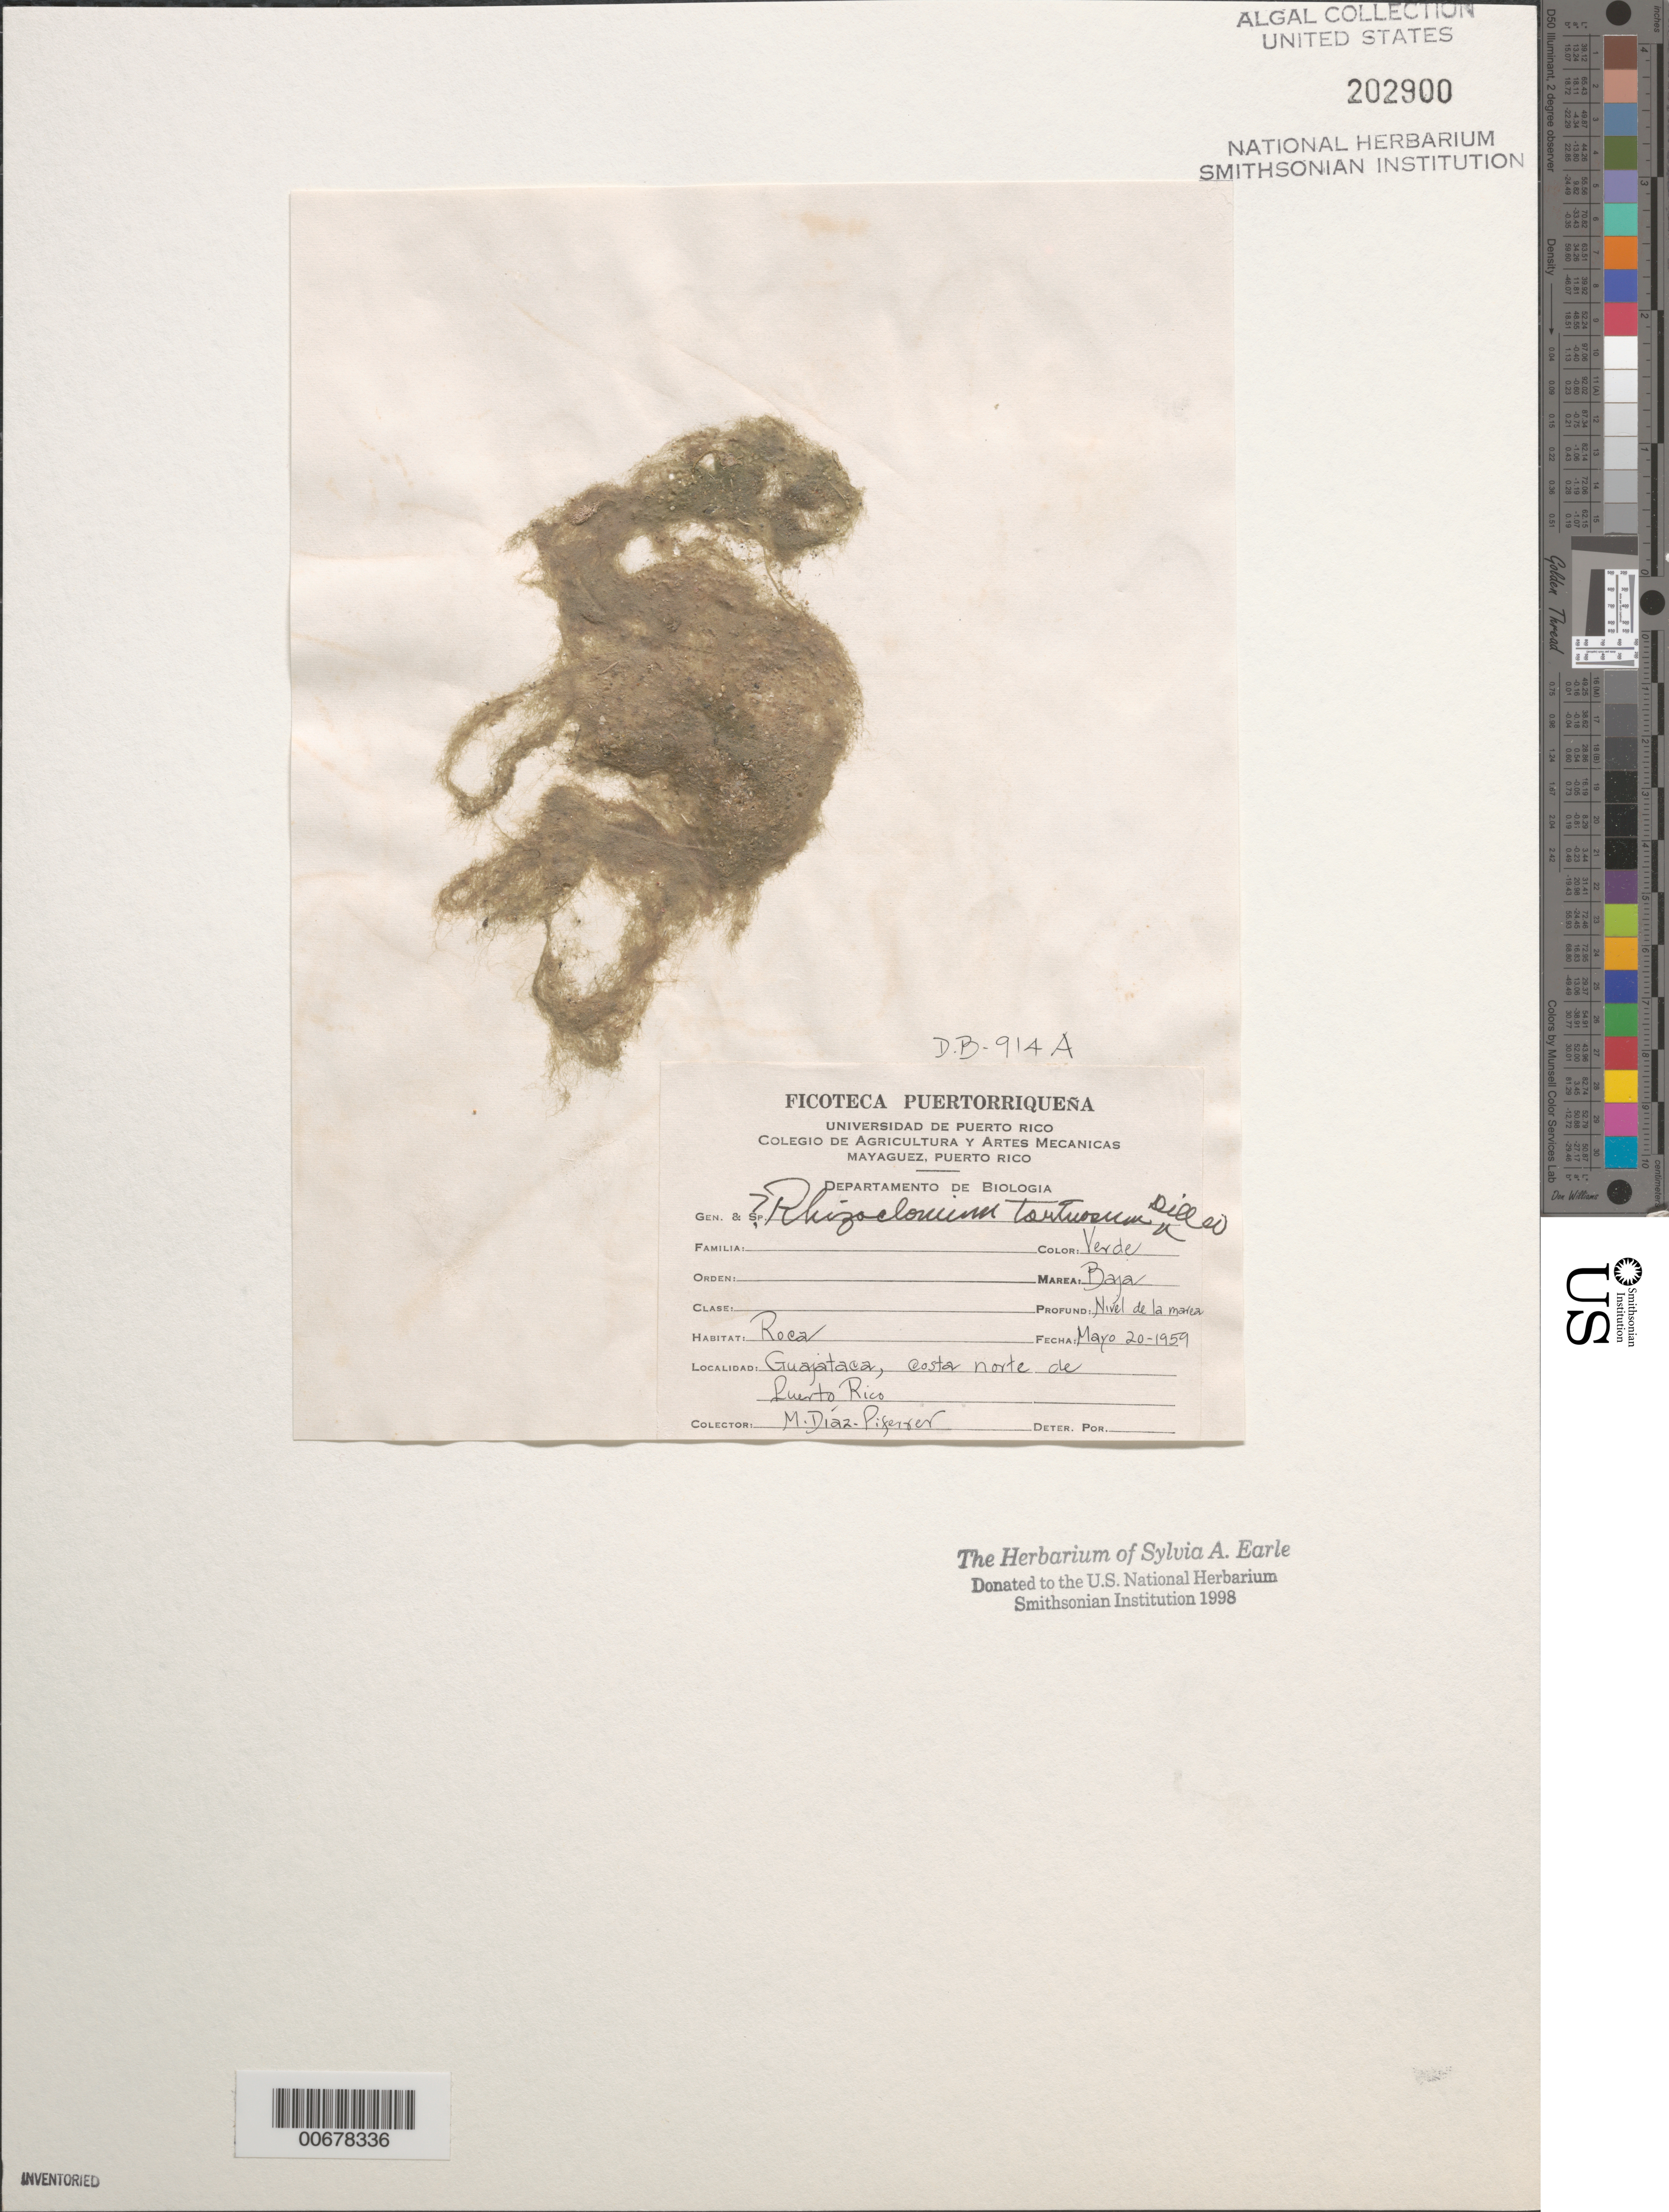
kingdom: Plantae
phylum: Chlorophyta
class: Ulvophyceae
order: Cladophorales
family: Cladophoraceae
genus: Chaetomorpha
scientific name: Chaetomorpha tortuosa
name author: (Dilwyn) Kütz.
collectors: M. Diaz-Piferrer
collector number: DB 914A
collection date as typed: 20 May 1959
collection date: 1959-05-20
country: Puerto Rico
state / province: Isabela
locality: Guajataca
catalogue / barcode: US 202900